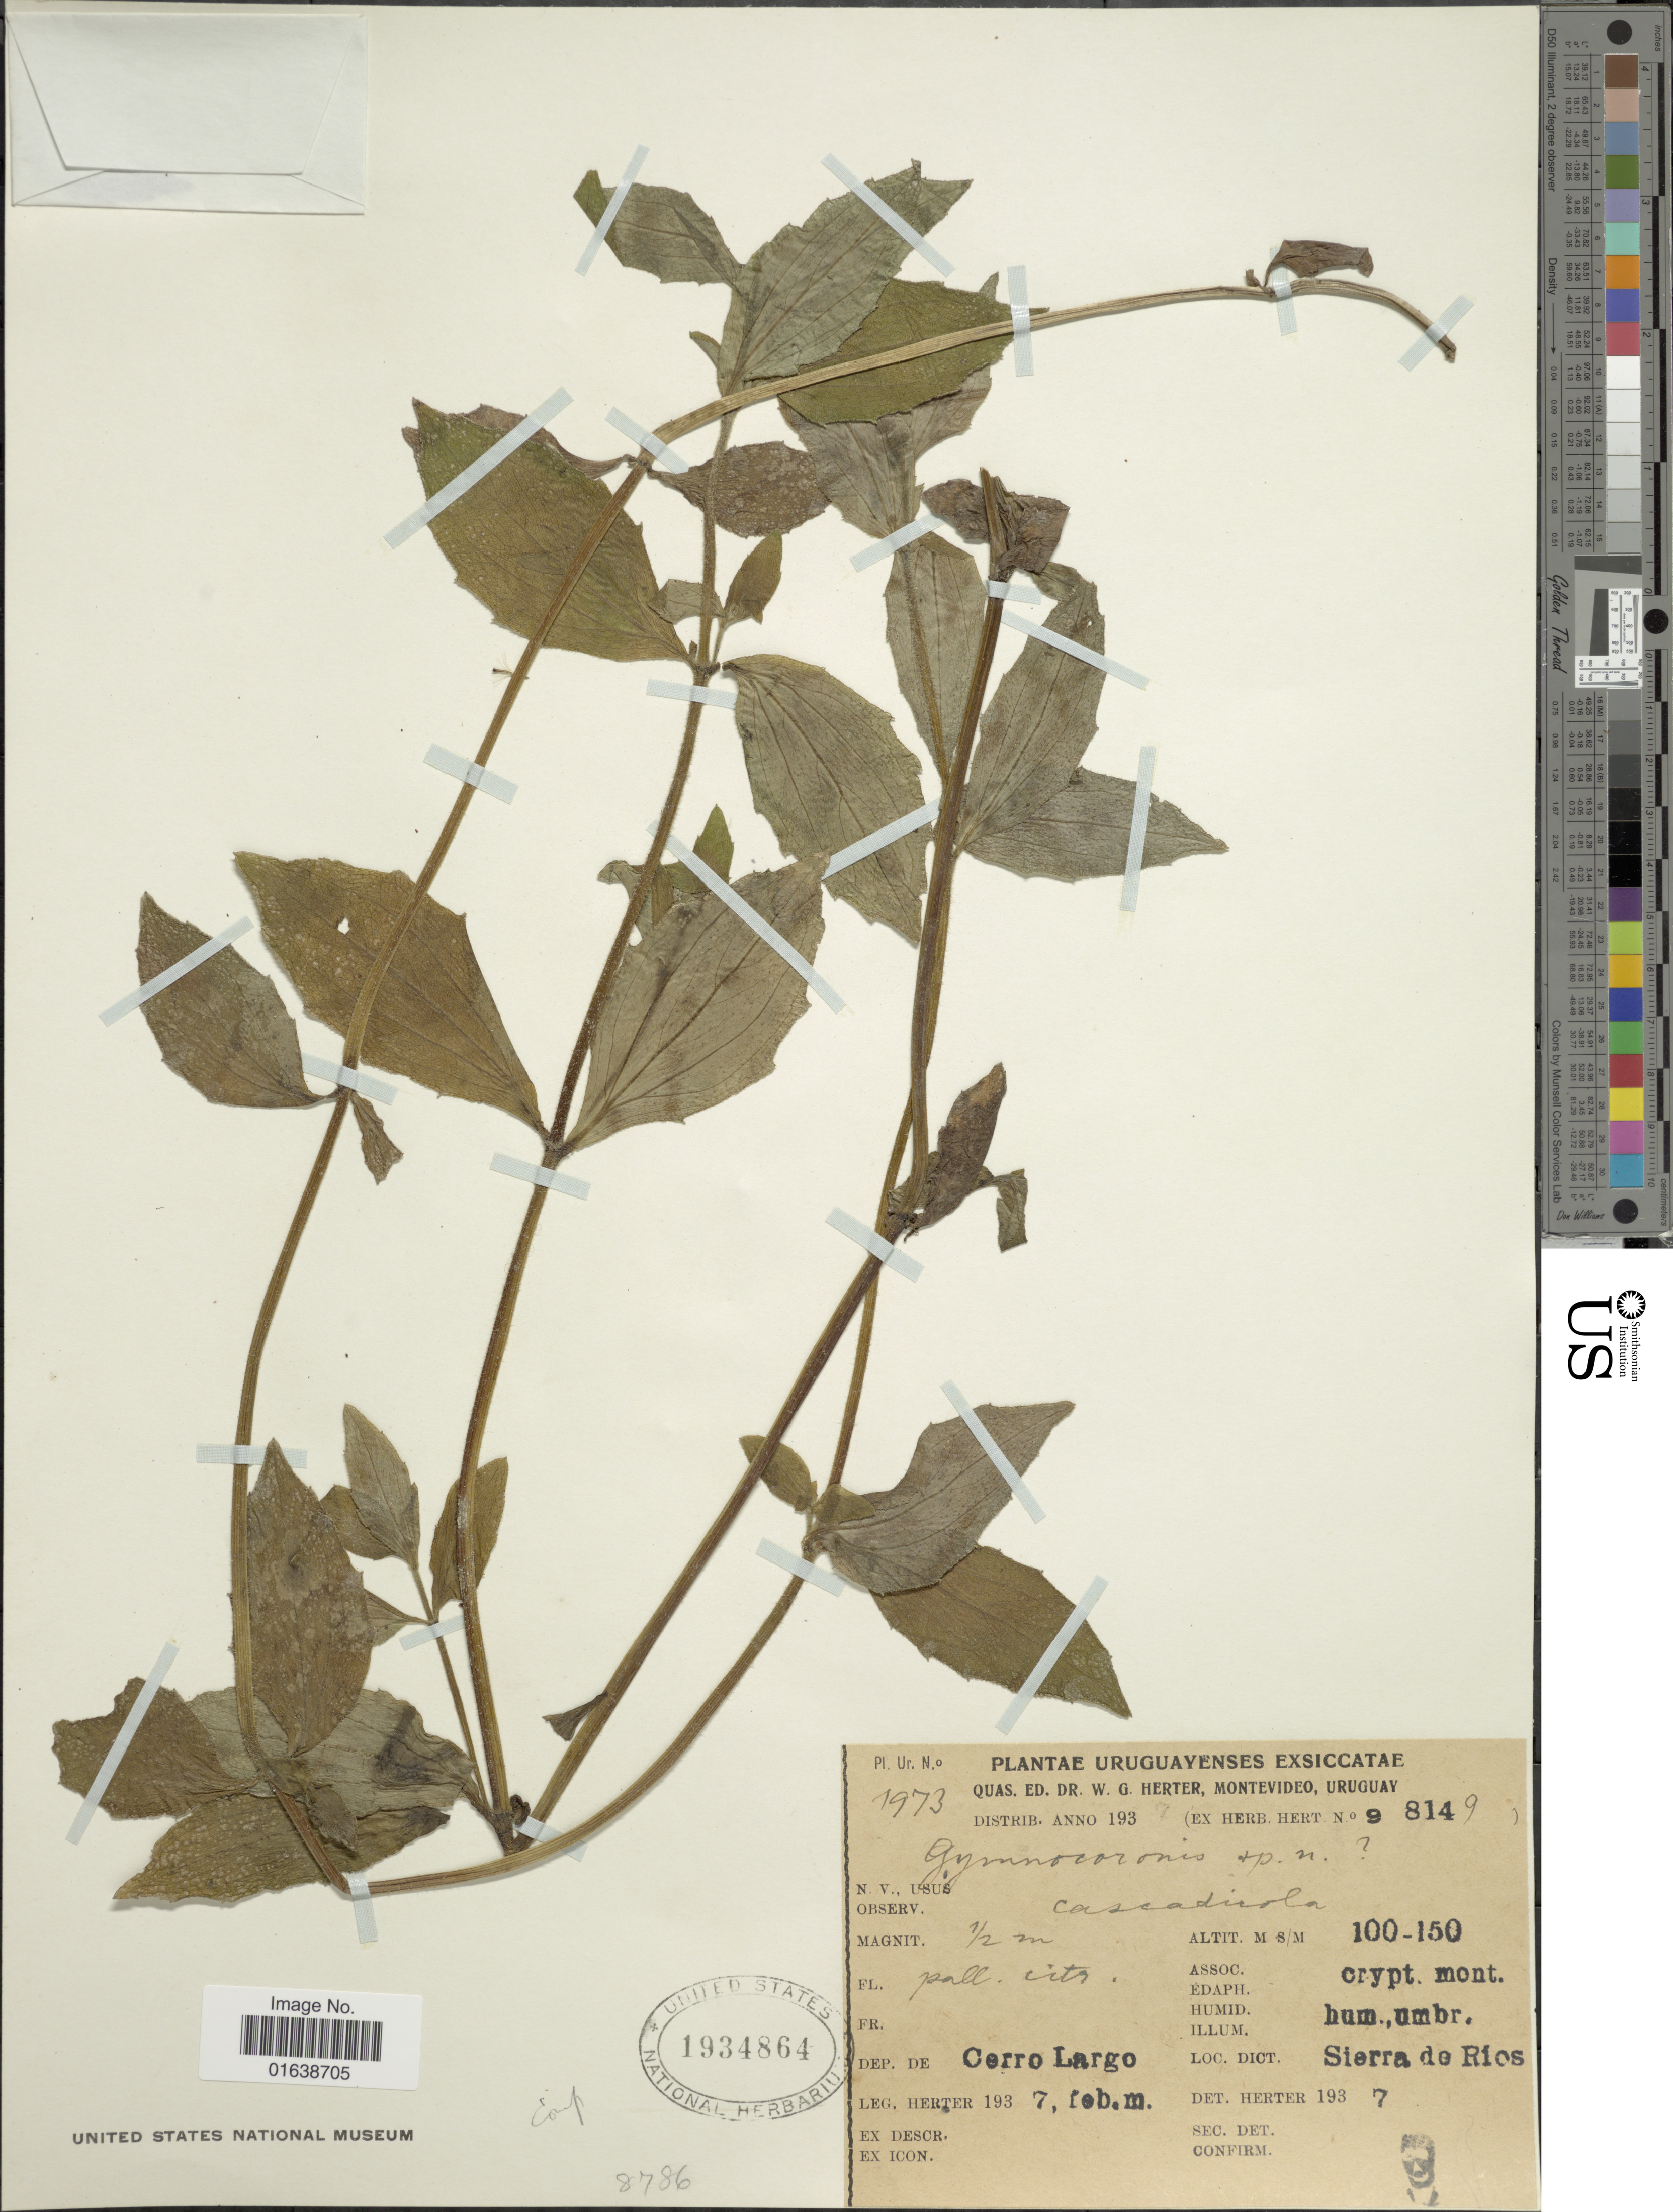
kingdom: Plantae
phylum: Tracheophyta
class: Magnoliopsida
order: Asterales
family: Asteraceae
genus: Gymnocoronis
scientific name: Gymnocoronis spilanthoides var. subcordata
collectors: W. G. Herter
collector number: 1973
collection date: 1937-02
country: Uruguay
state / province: Cerro Largo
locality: Sierra de Rios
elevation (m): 100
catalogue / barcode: US 1934864